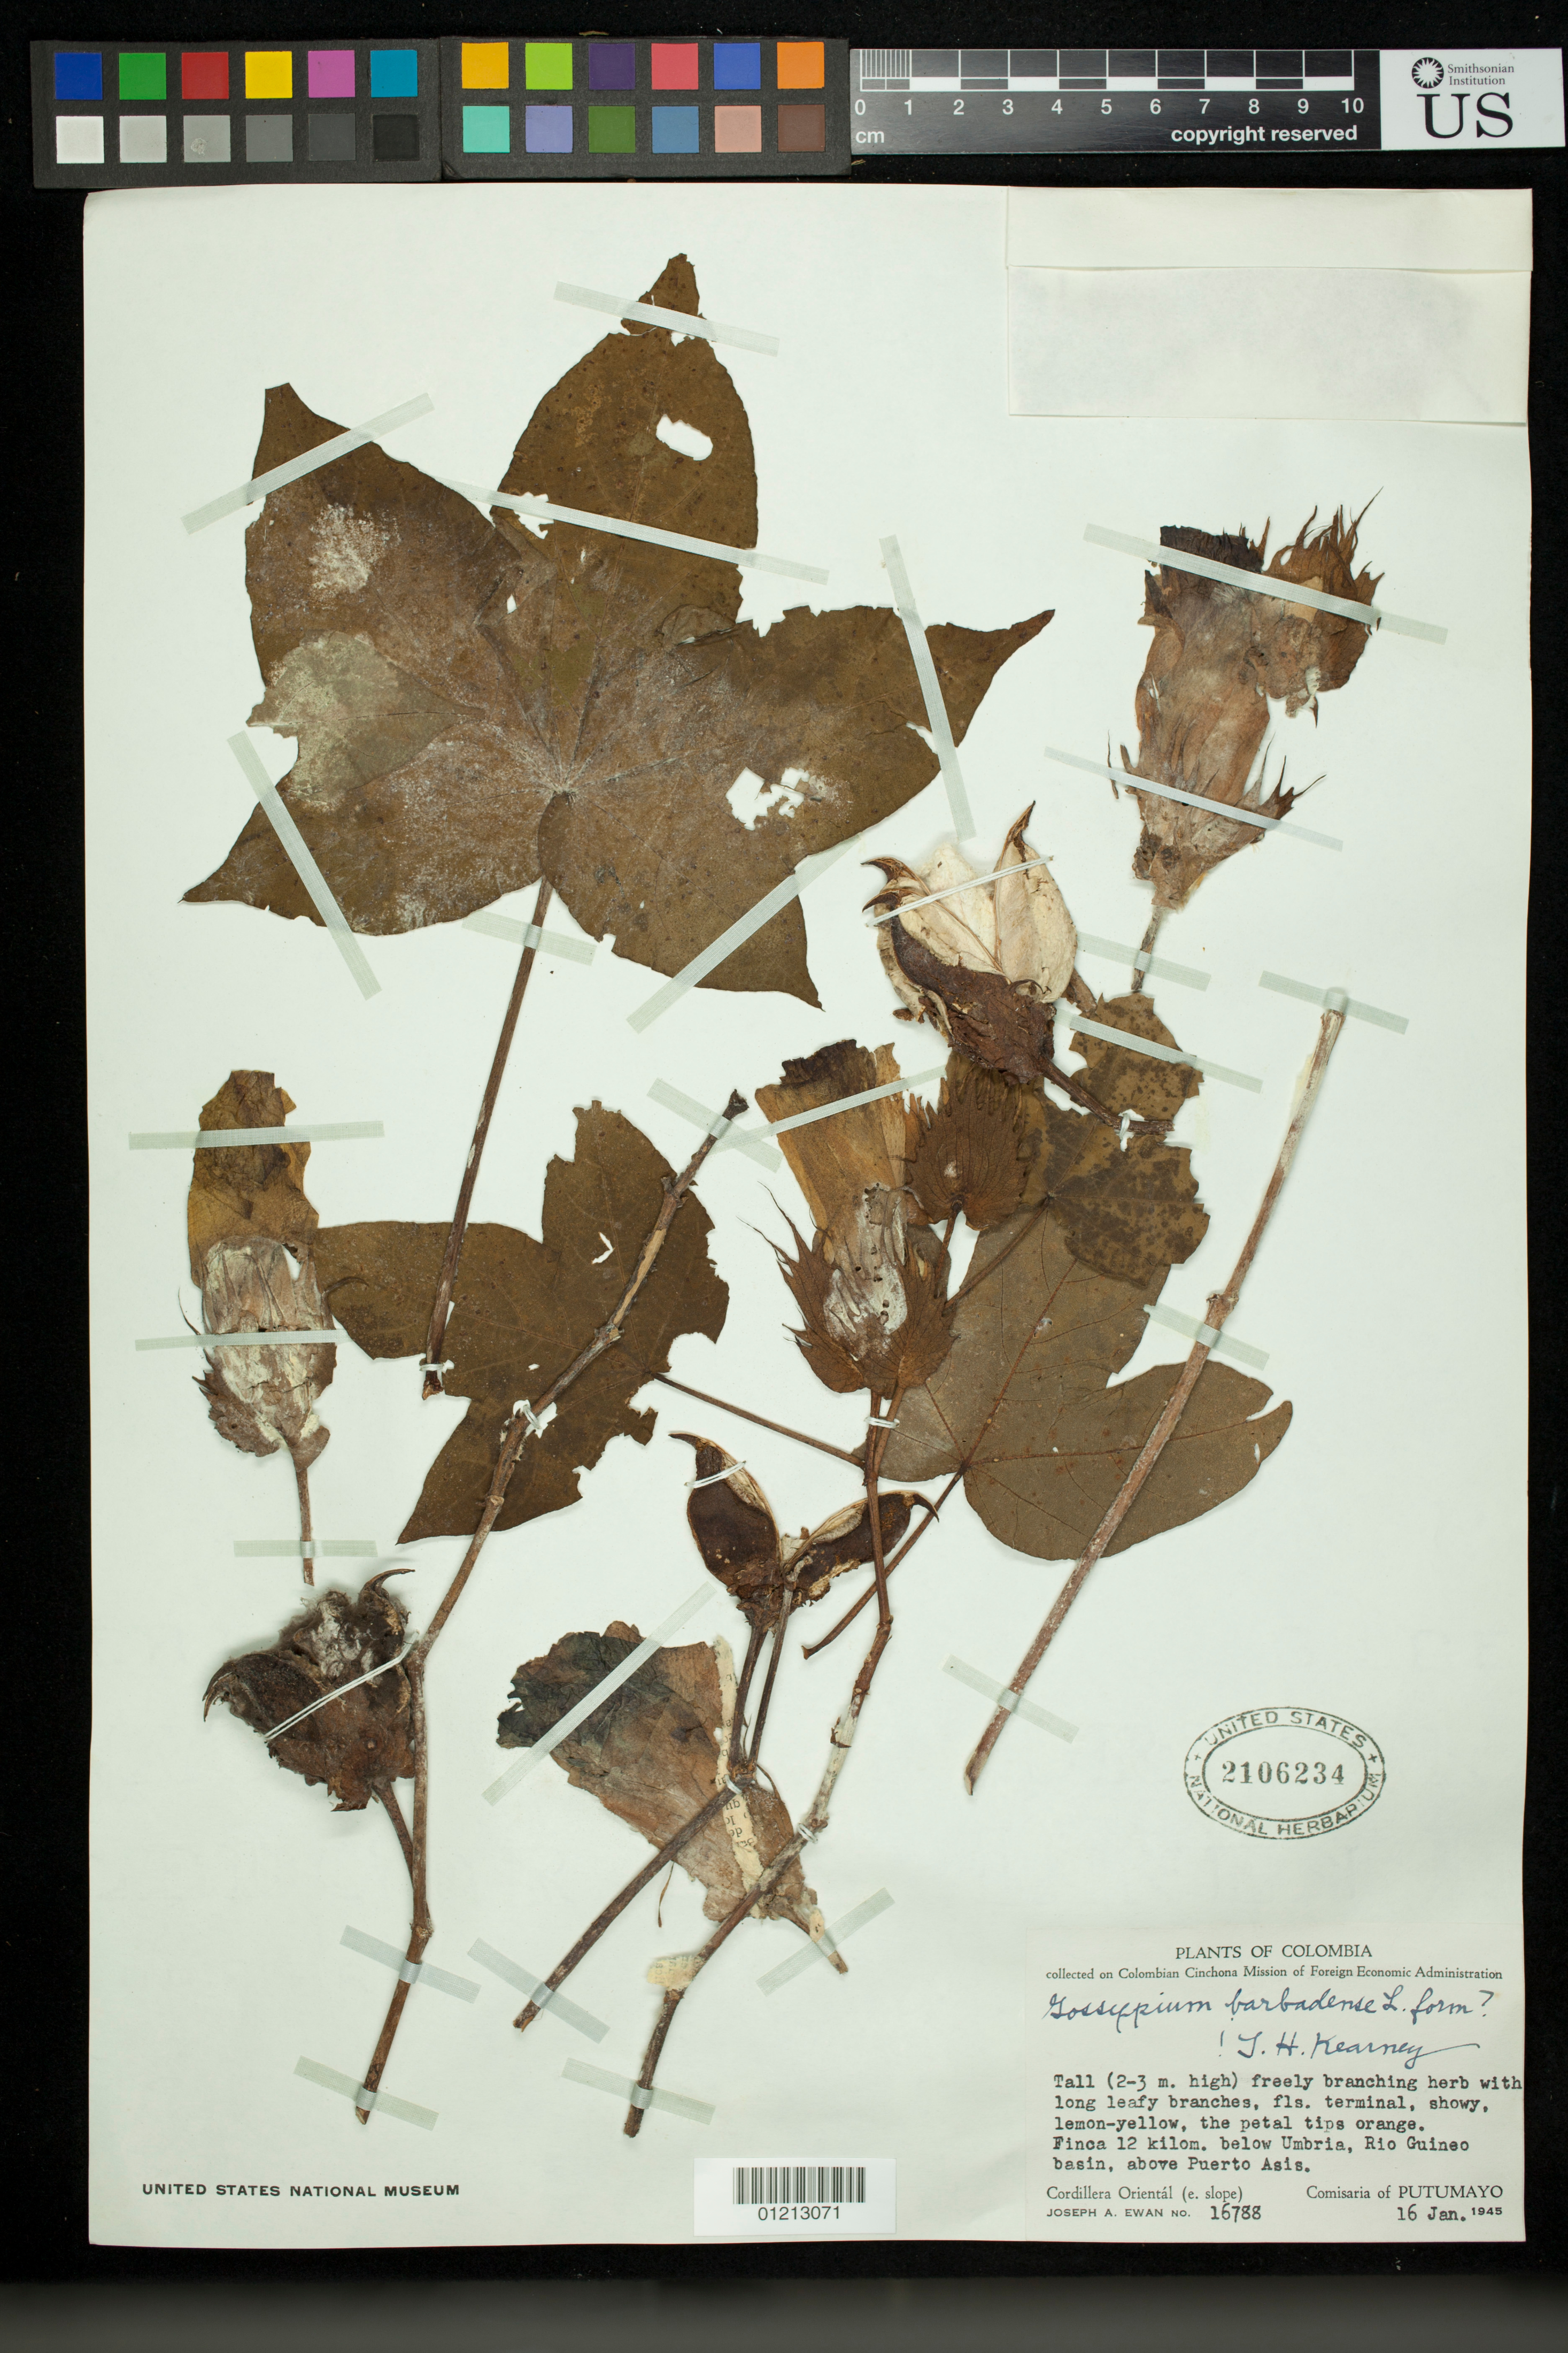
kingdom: Plantae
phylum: Tracheophyta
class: Magnoliopsida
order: Malvales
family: Malvaceae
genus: Gossypium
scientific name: Gossypium peruvianum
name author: Cav.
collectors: J. A. Ewan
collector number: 16788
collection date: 1945-01-16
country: Colombia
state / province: Putumayo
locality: Cordillera Oriental (e. slope). Finca 12 km. below Umbria, Rio Guineo basin, above Puerto Asis.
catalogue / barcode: US 2106234